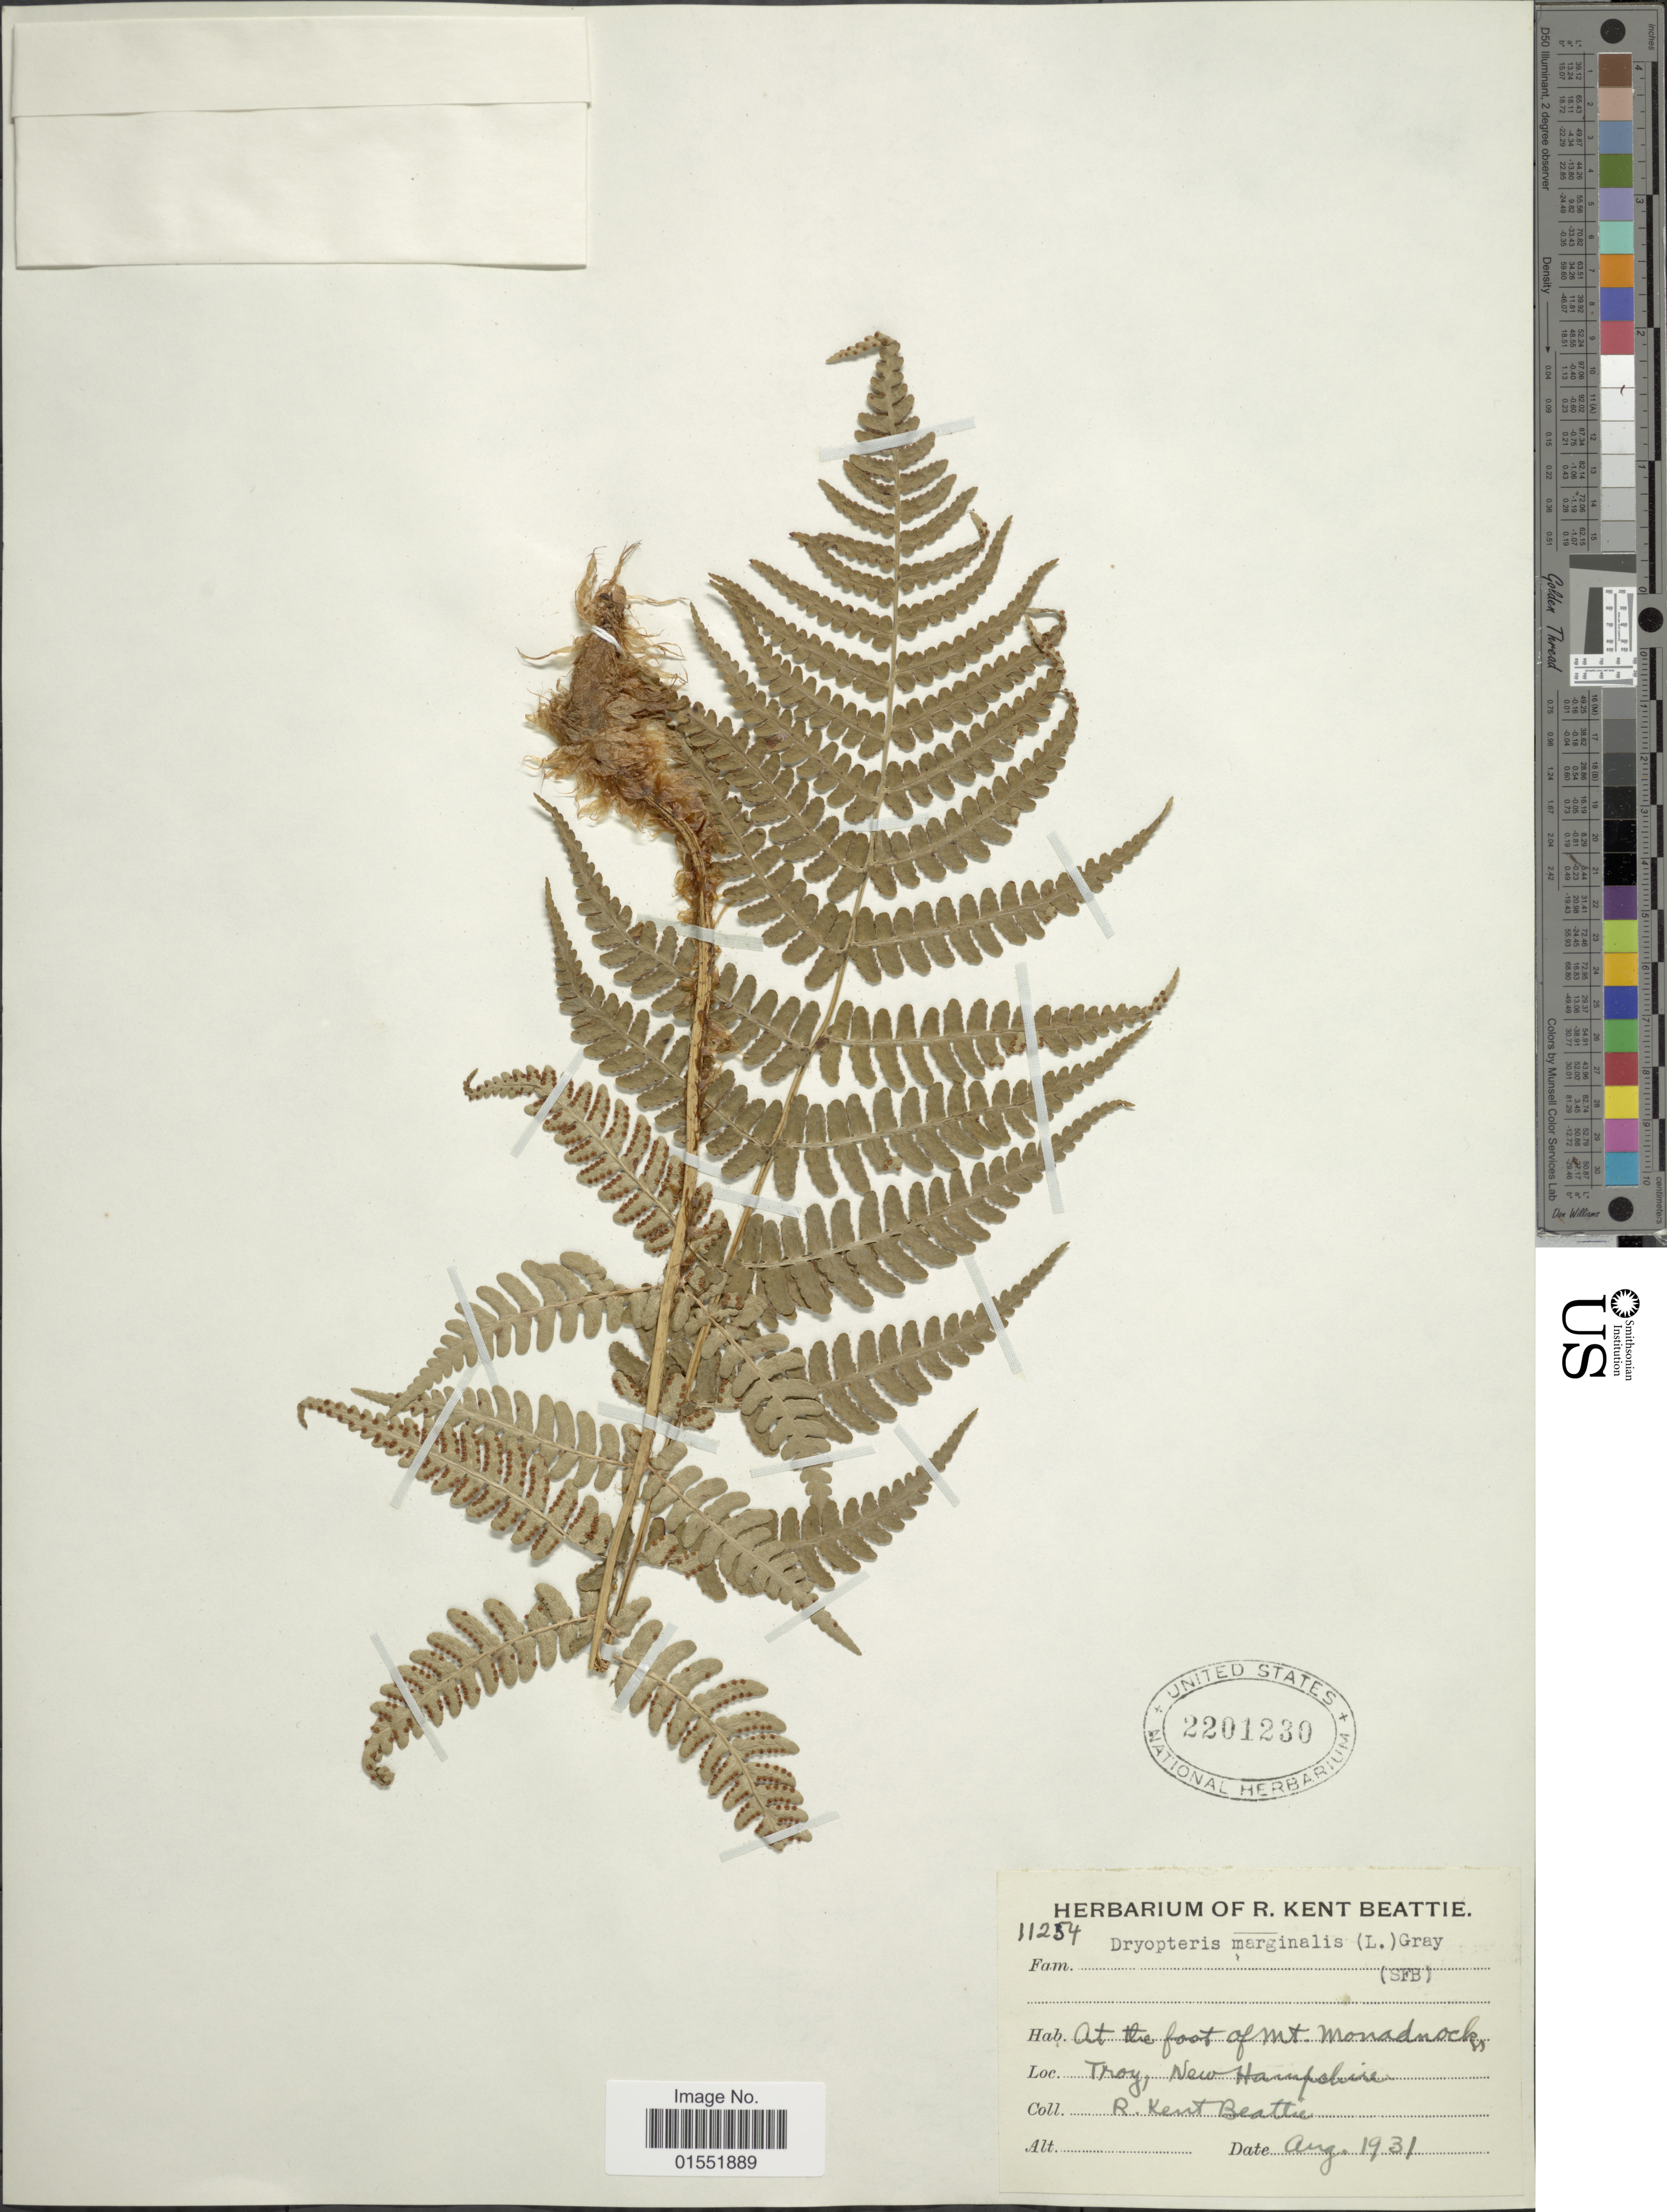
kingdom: Plantae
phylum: Tracheophyta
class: Polypodiopsida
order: Polypodiales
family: Dryopteridaceae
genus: Dryopteris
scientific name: Dryopteris marginalis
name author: (L.) A. Gray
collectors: R. K. Beattie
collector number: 11254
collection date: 1931-08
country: United States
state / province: New Hampshire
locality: At the foot of Mt. Monadnocks, Troy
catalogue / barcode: US 2201230